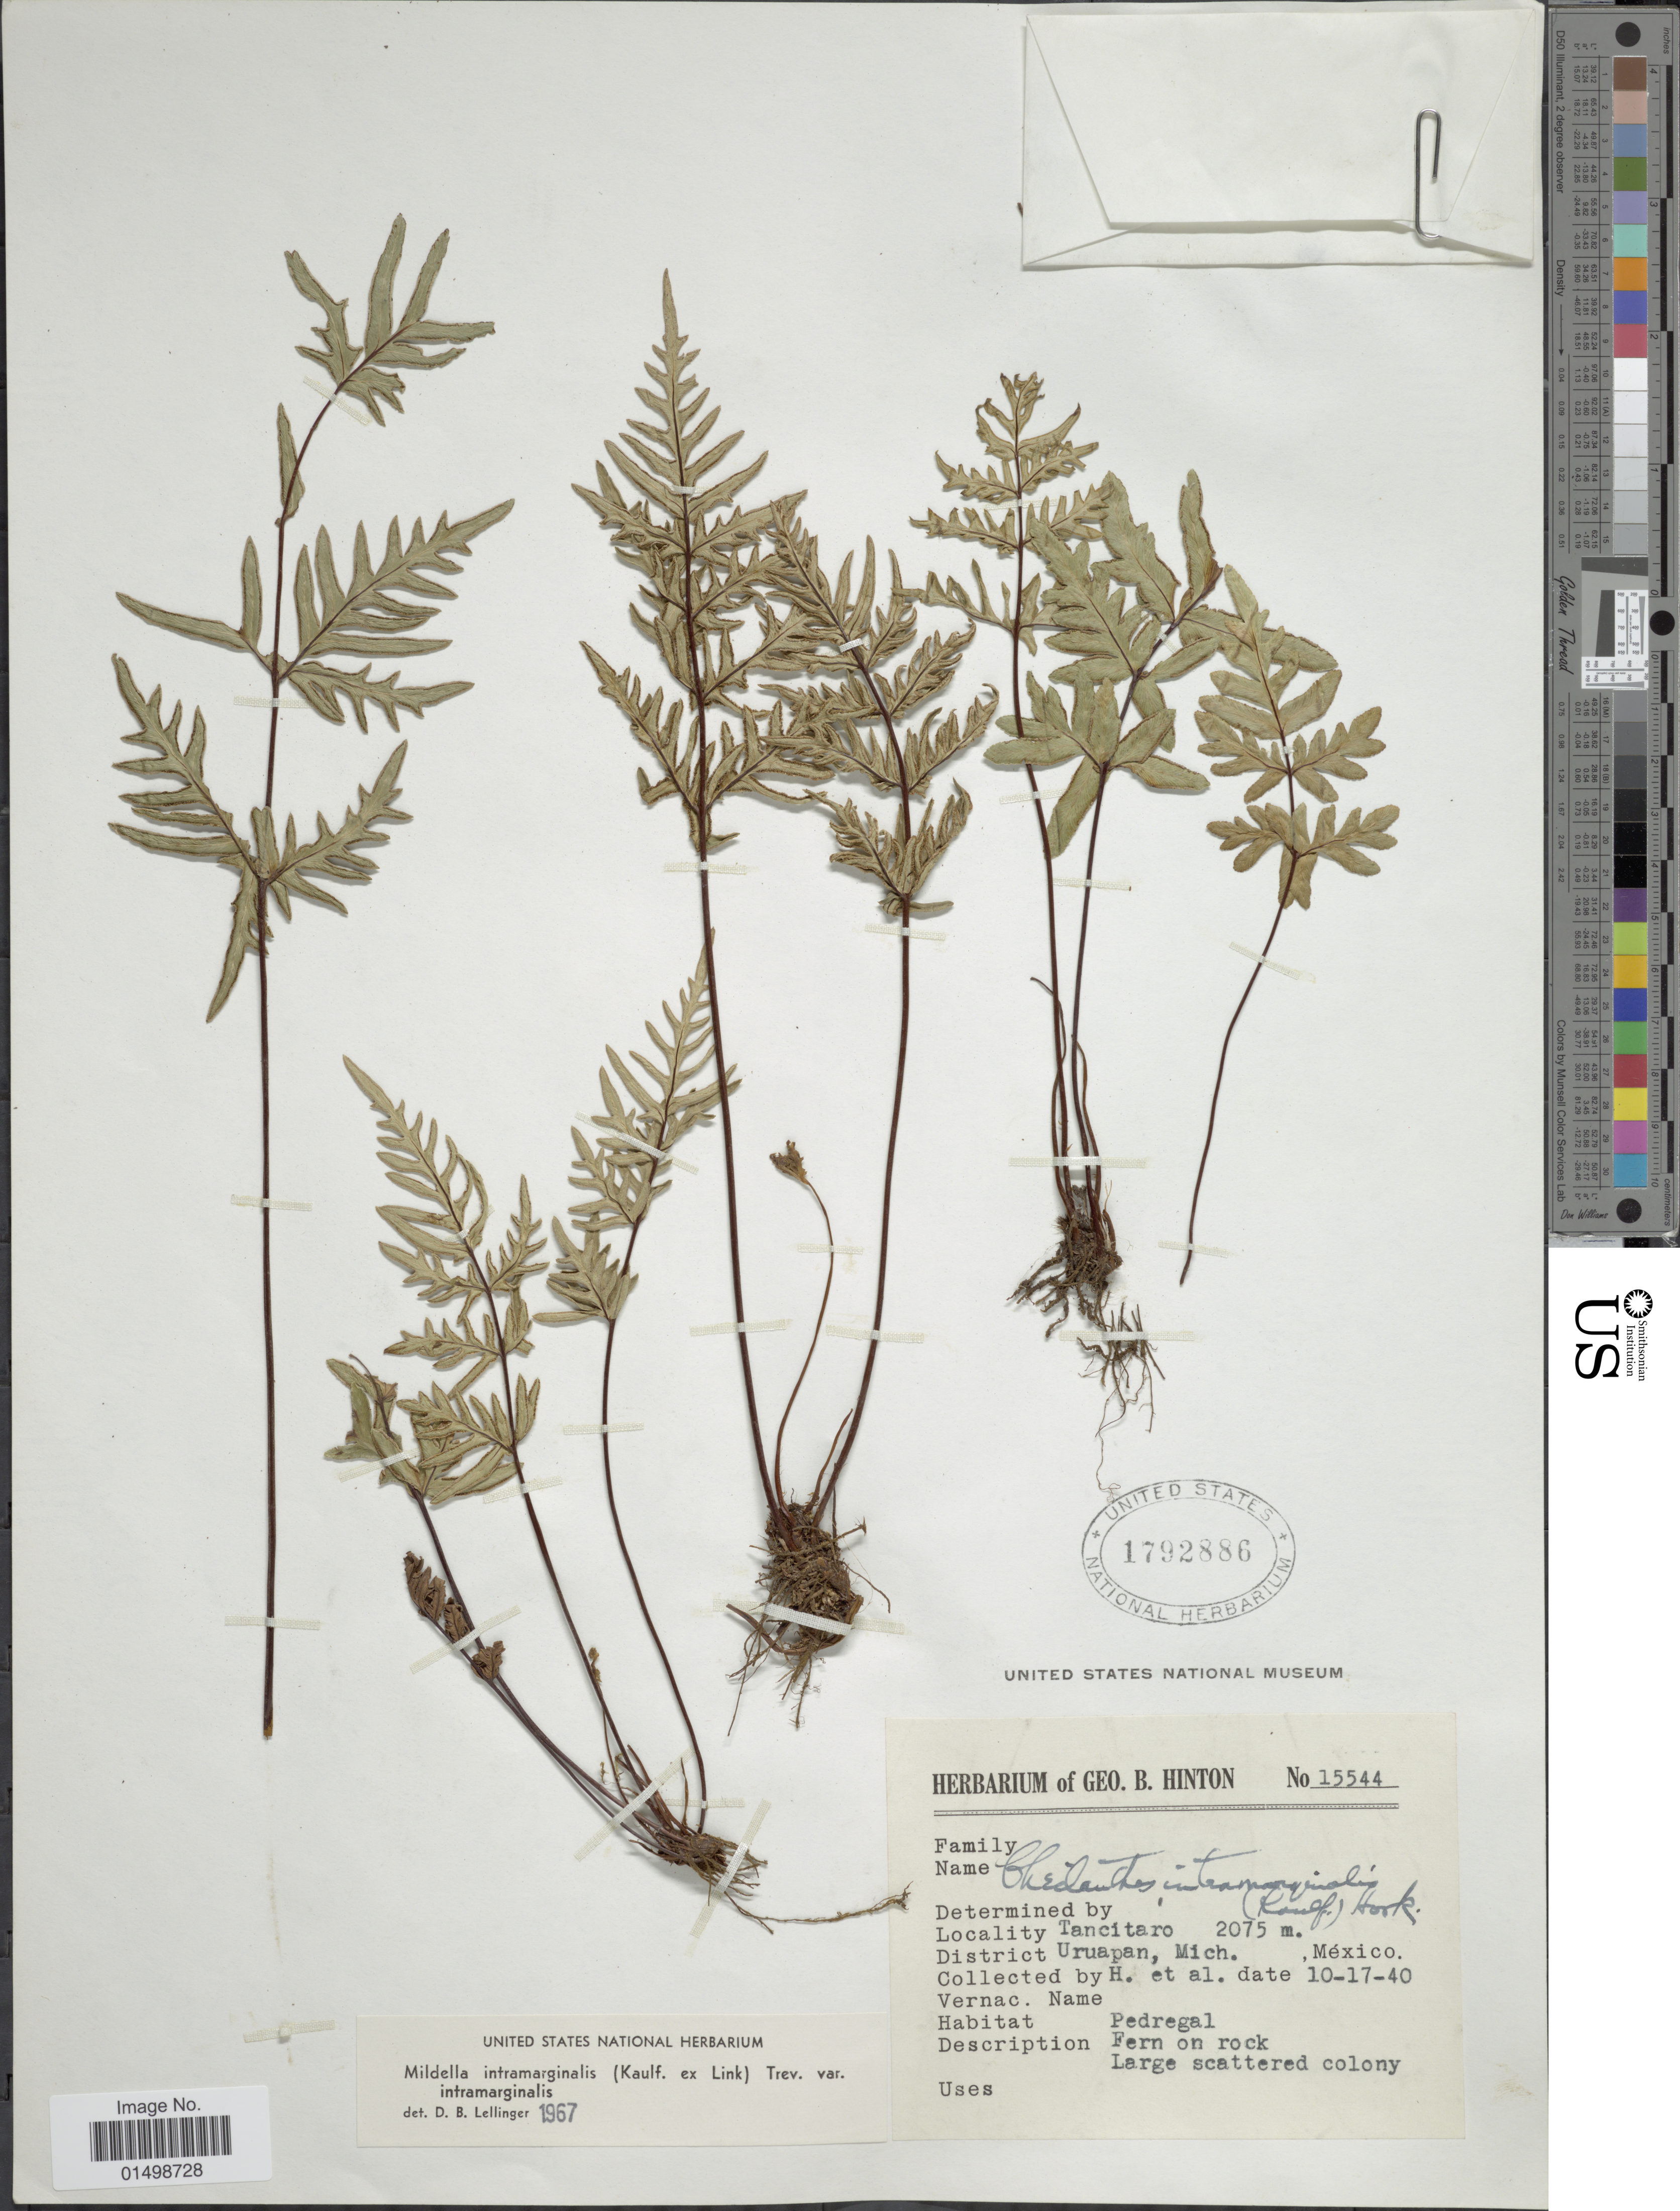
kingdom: Plantae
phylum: Tracheophyta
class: Polypodiopsida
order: Polypodiales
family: Pteridaceae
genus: Cheilanthes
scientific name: Cheilanthes intramarginalis var. intramarginalis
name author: (Kaulf.) Hook.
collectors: G. B. Hinton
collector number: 15544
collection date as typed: Transcribed d/m/y: 17/10/40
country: United States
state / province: Michigan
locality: Tancitaro, District Uruapan, Mich,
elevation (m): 2075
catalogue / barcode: US 1792886